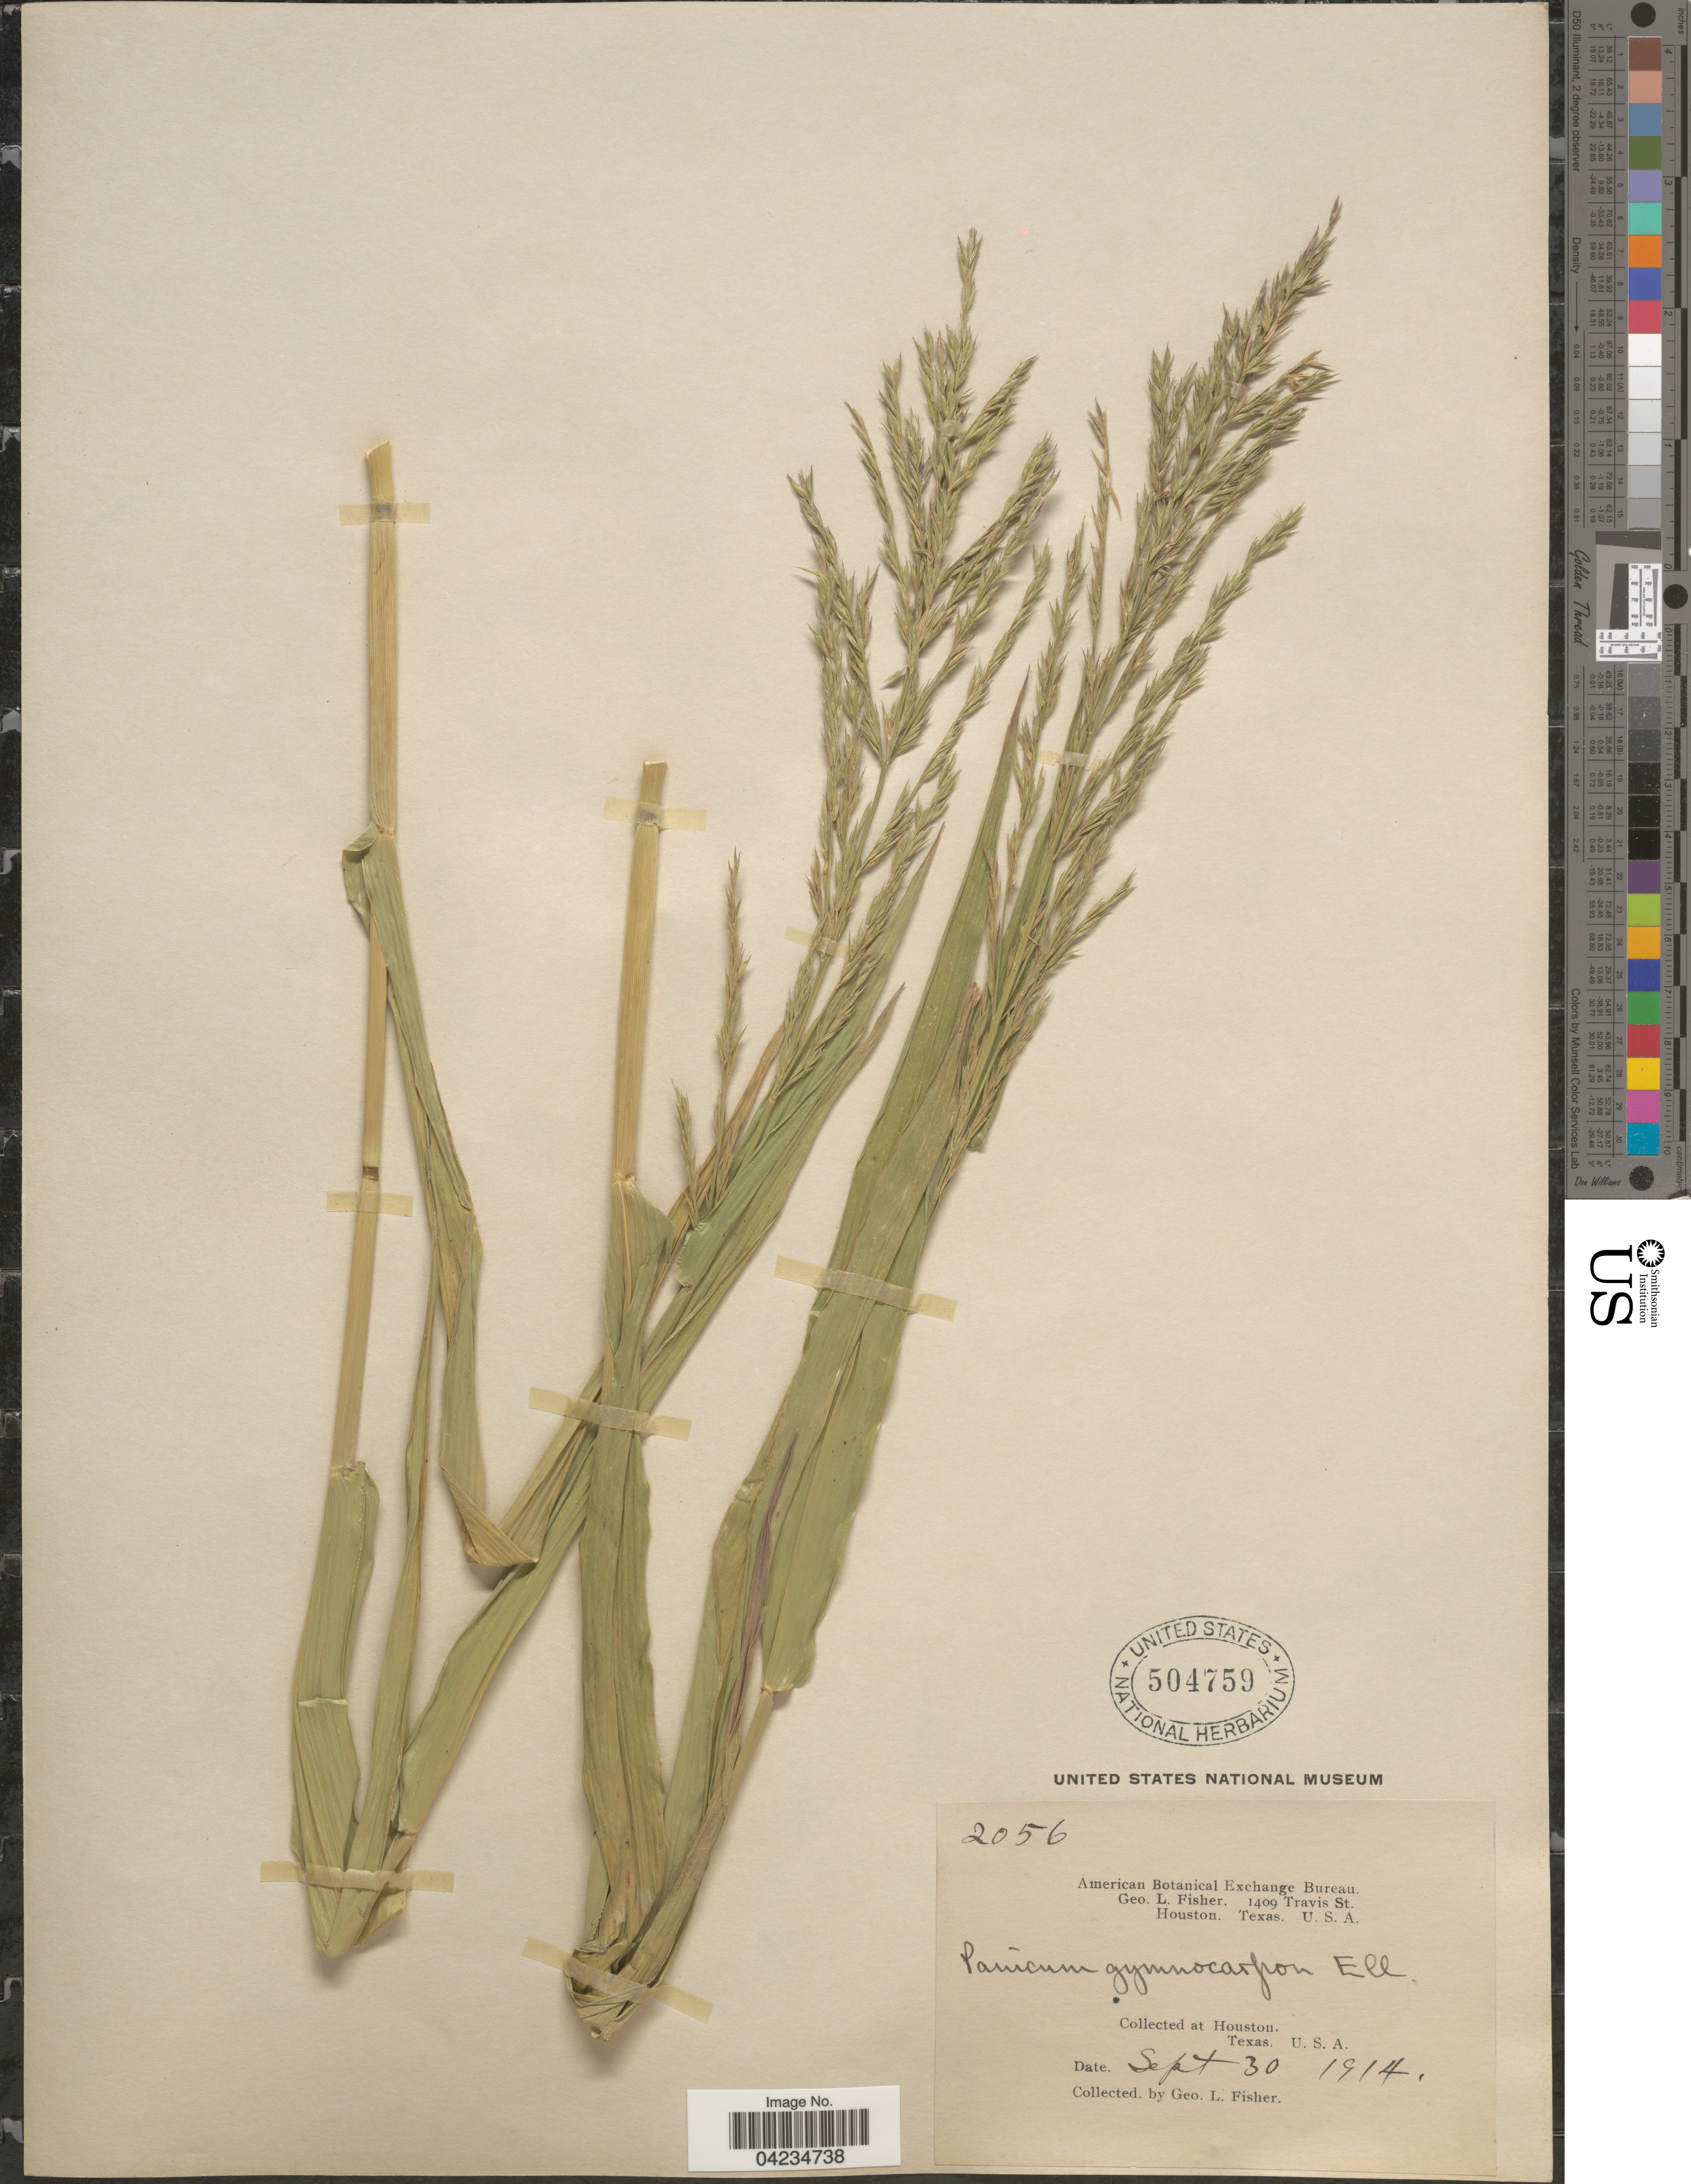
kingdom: Plantae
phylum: Tracheophyta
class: Liliopsida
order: Poales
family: Poaceae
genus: Phanopyrum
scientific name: Phanopyrum gymnocarpon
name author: (Elliott) Nash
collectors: G. L. Fisher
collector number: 2056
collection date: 1914-09-30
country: United States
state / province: Texas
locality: At Houston.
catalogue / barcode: US 504759